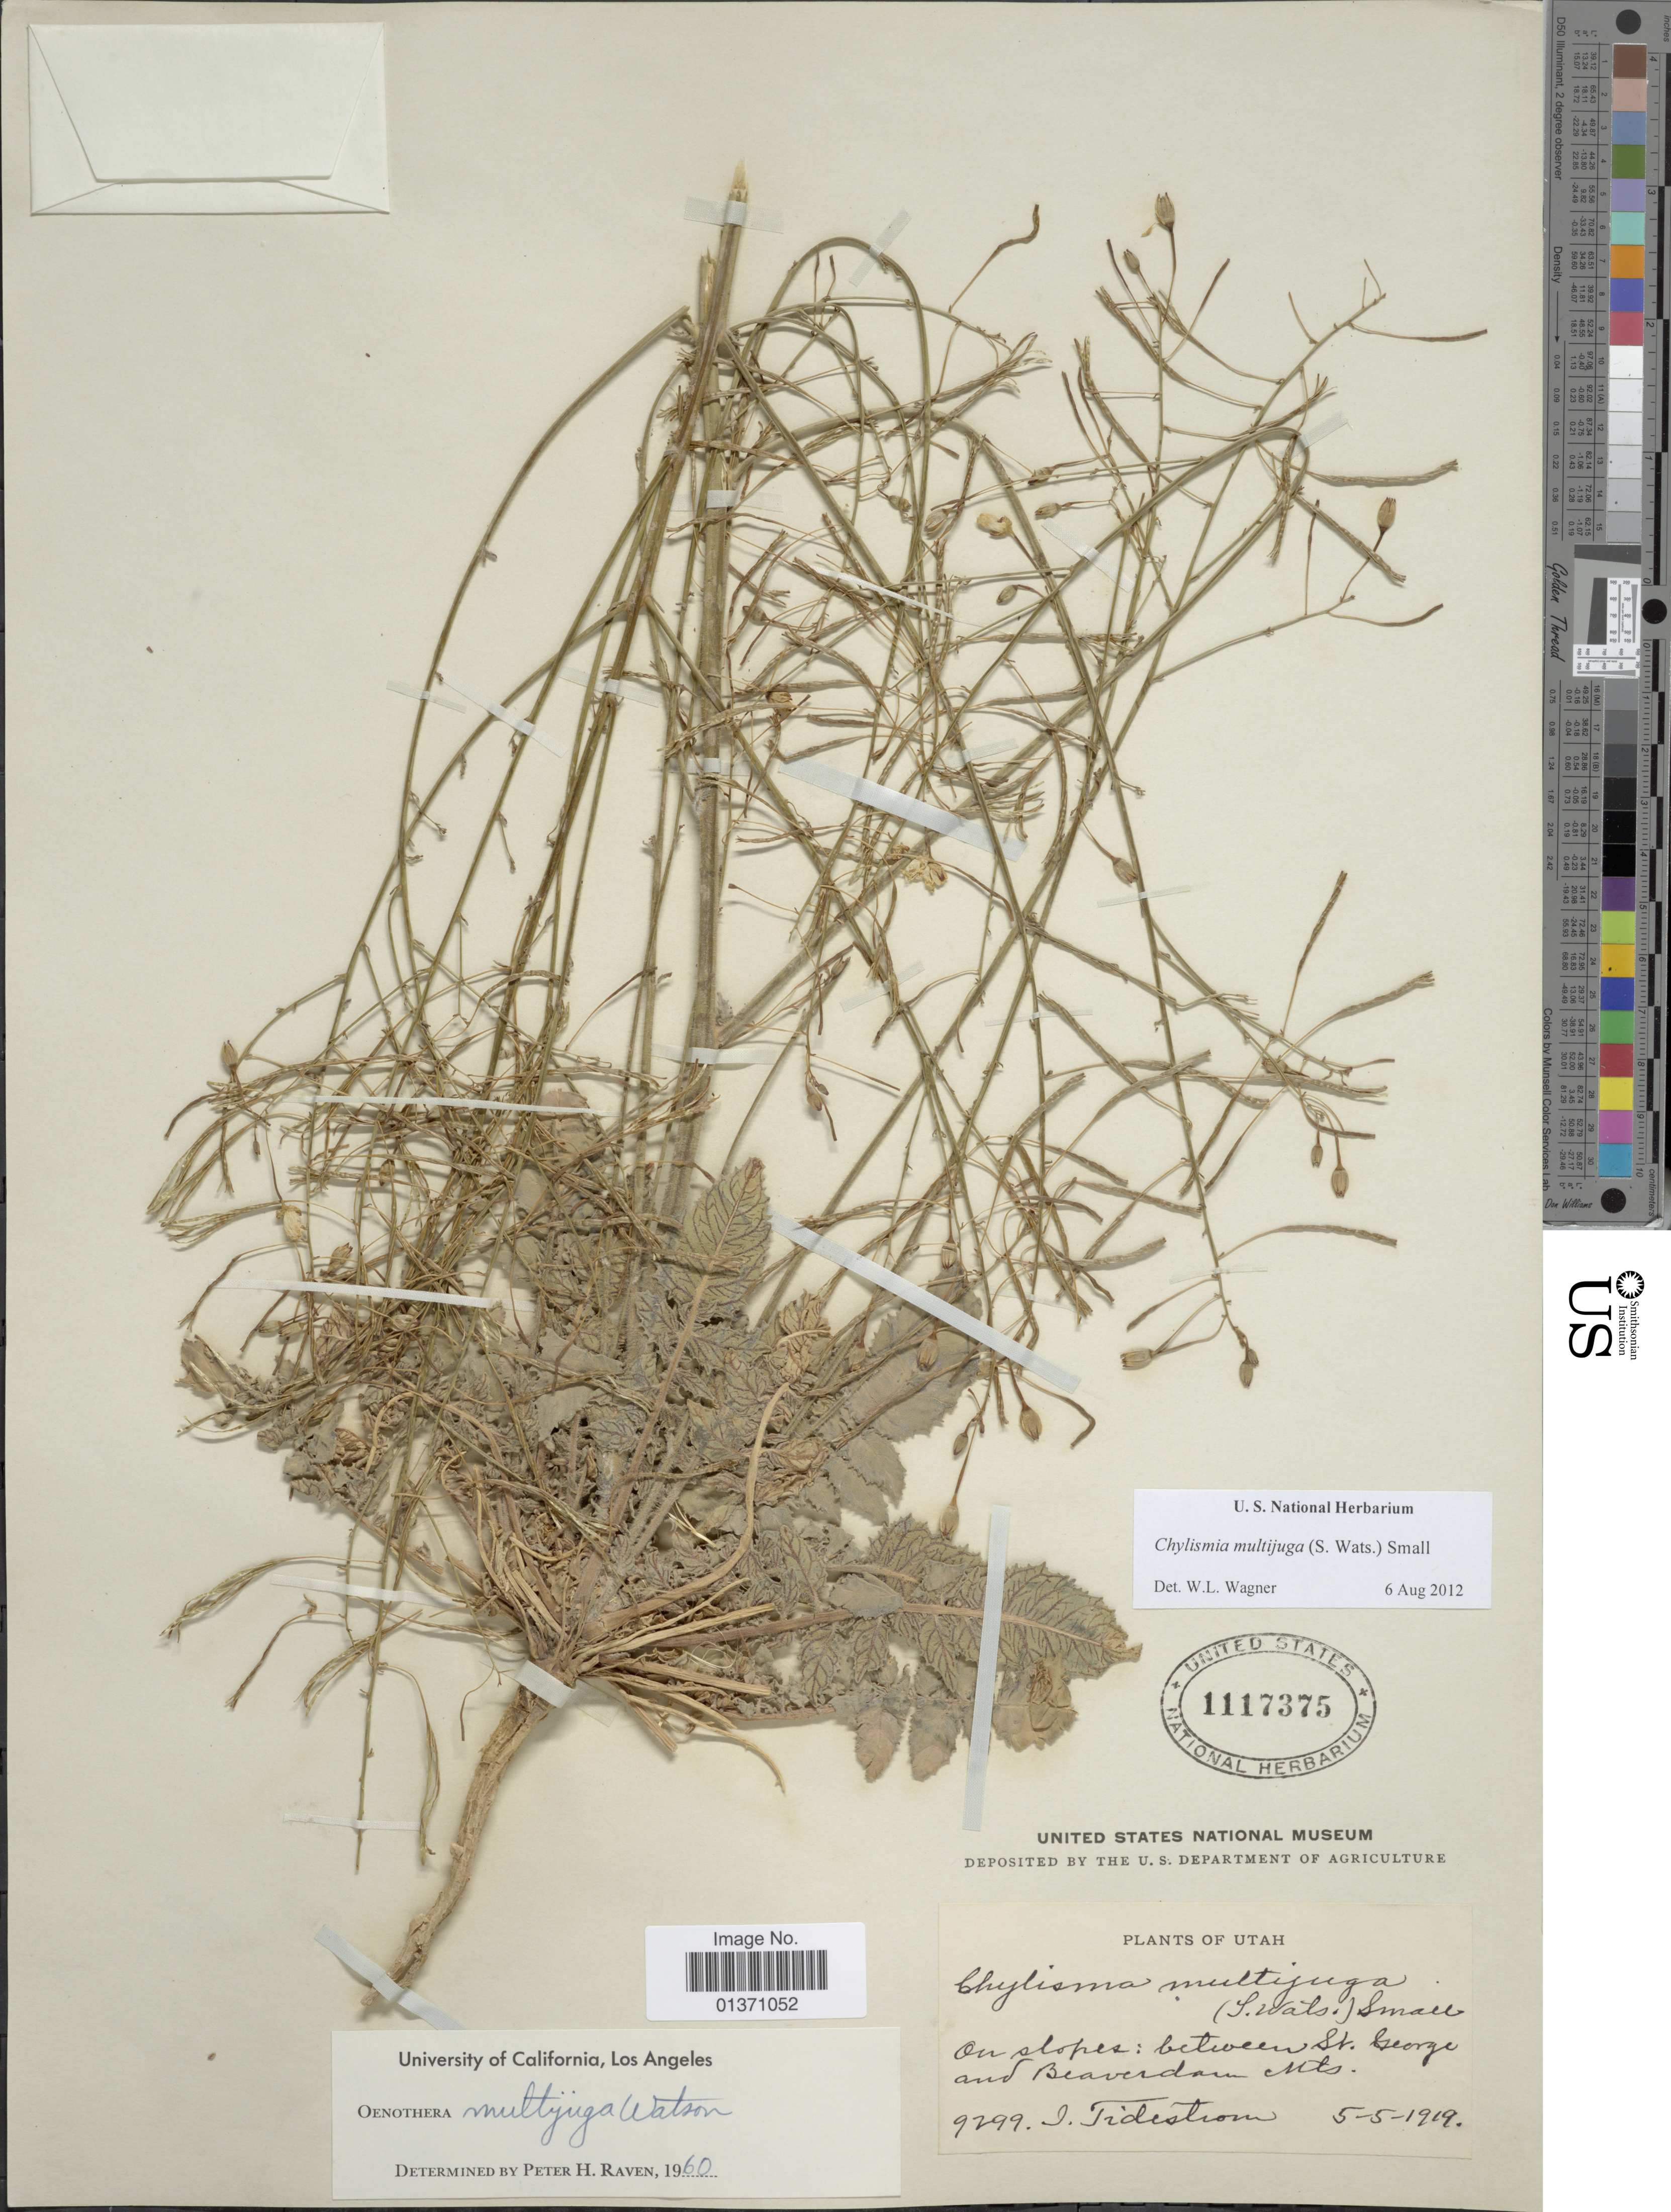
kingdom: Plantae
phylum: Tracheophyta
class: Magnoliopsida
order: Myrtales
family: Onagraceae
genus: Chylismia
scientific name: Chylismia multijuga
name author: (S. Watson) Small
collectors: I. F. Tidestrom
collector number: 9299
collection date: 1919-05-05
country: United States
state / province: Utah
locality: On slopes: between St. George and Beaverdam Mts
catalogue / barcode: US 1117375